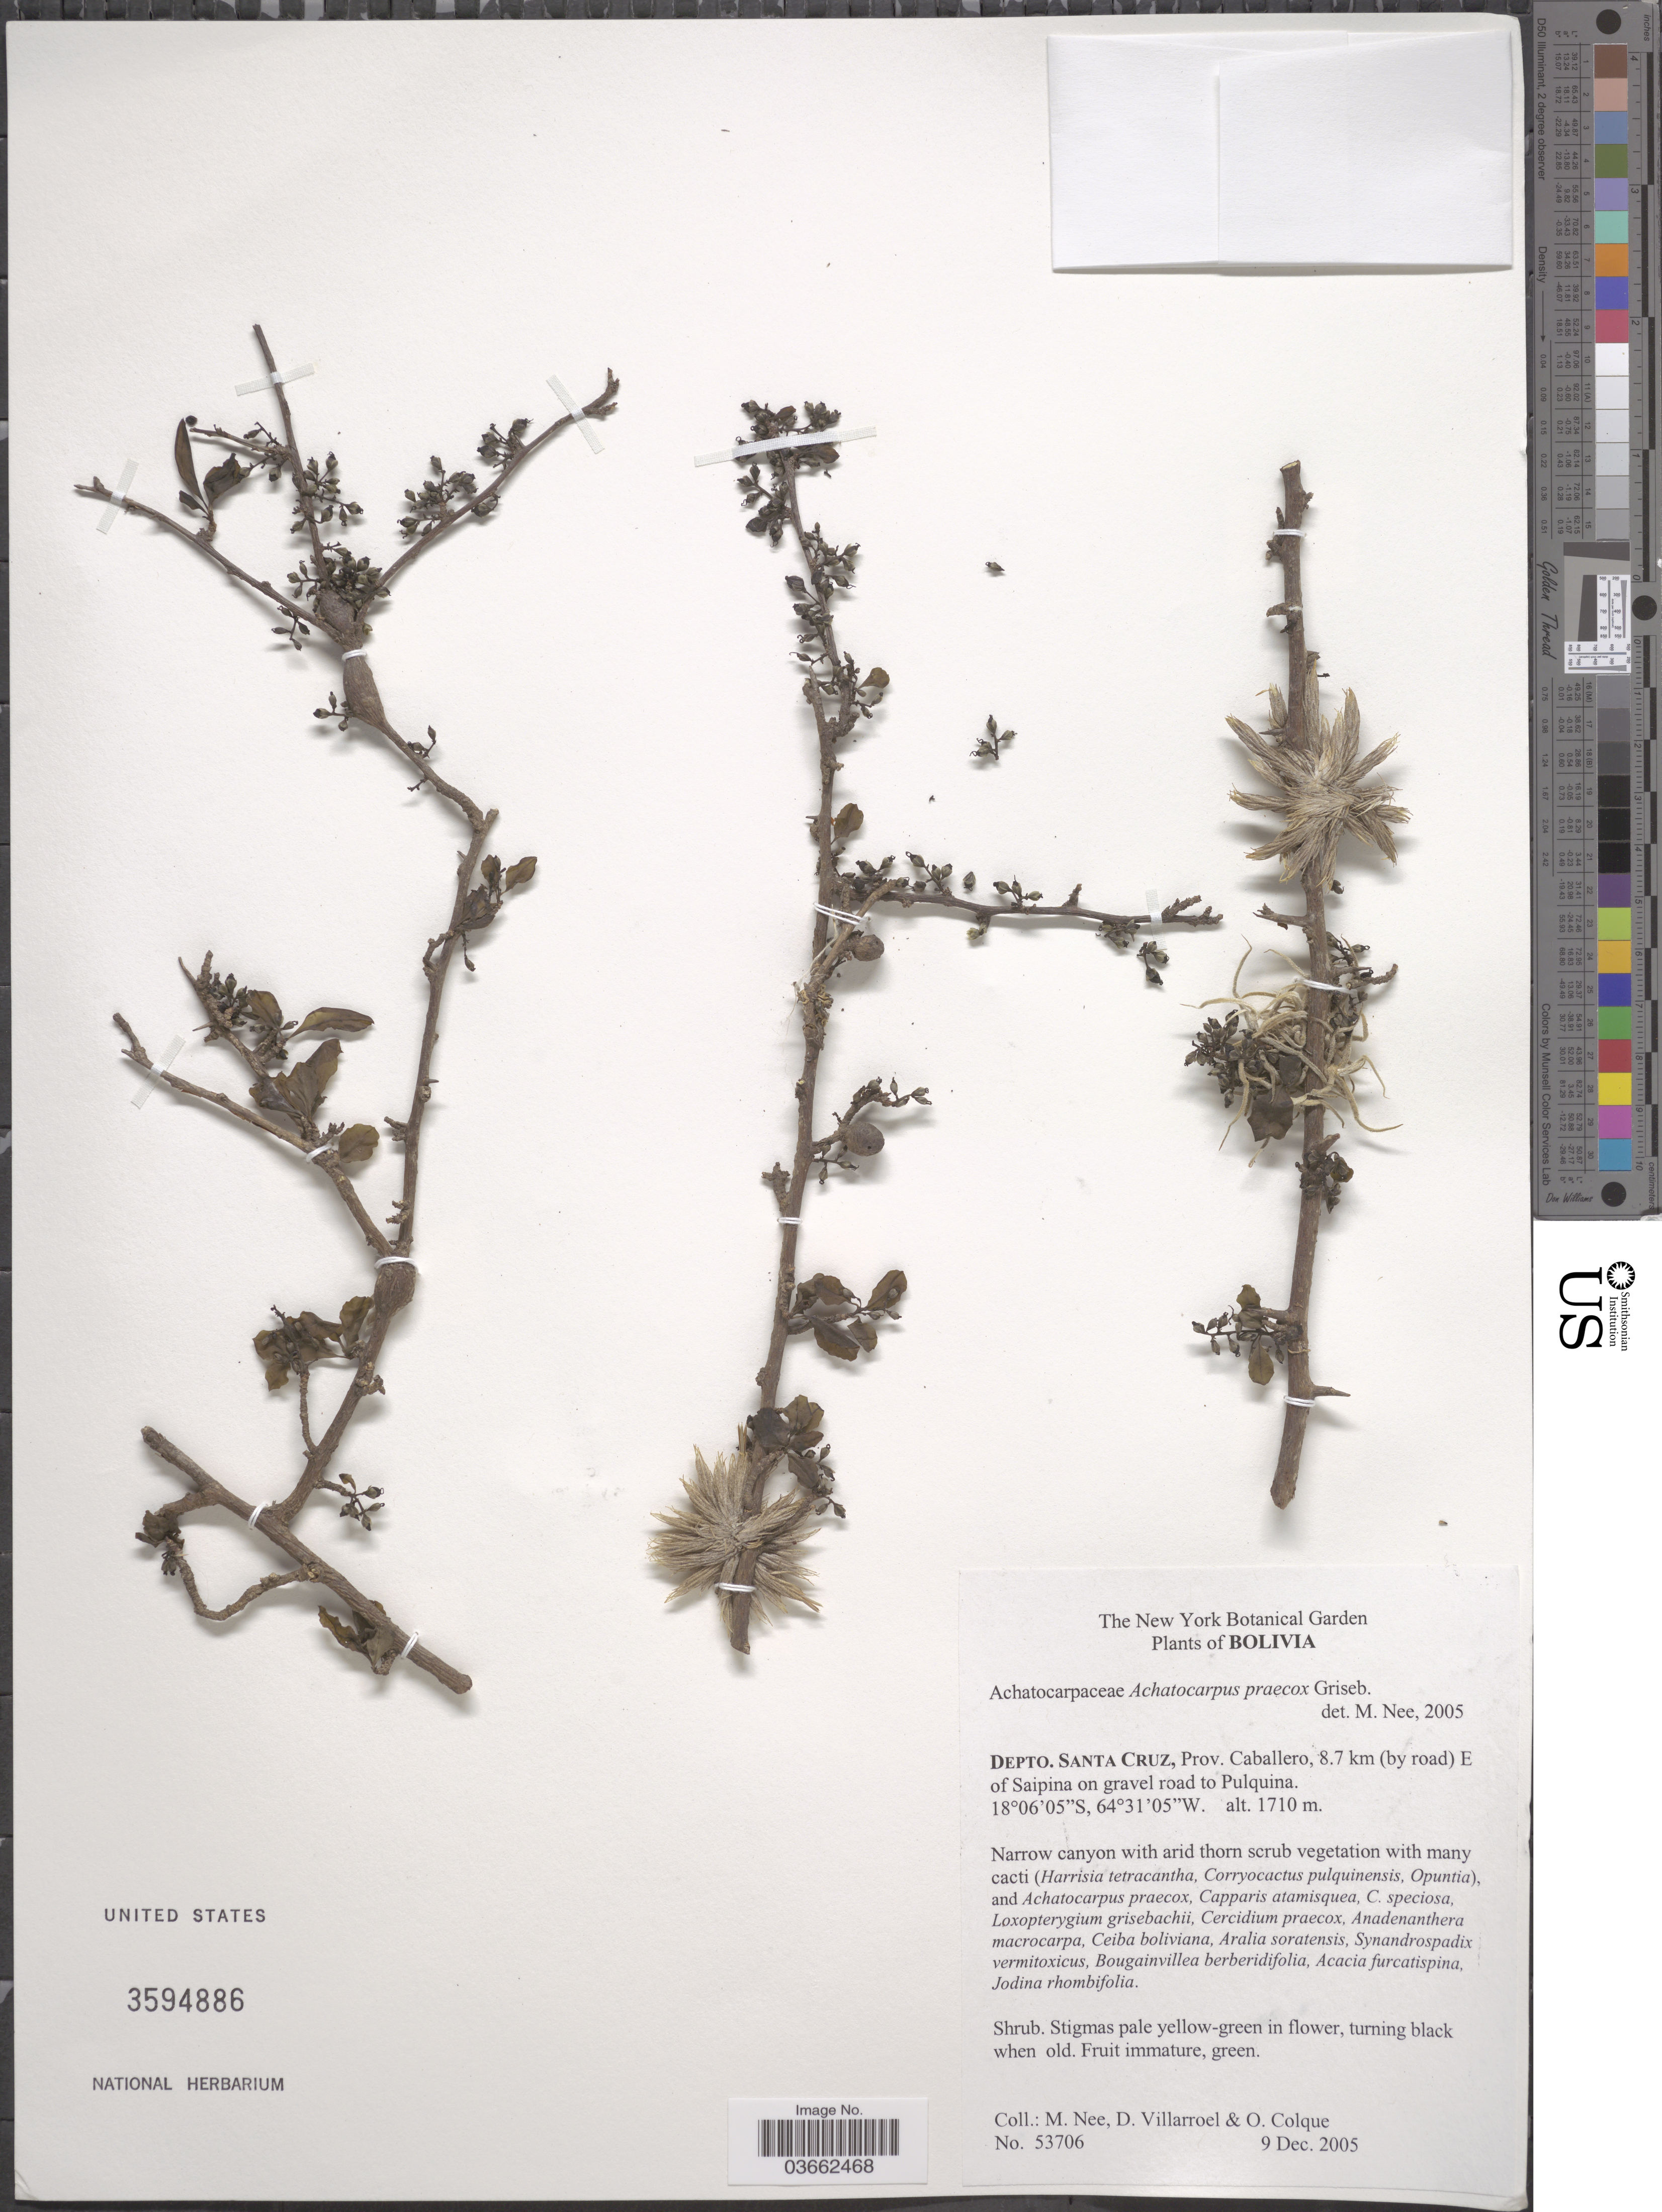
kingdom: Plantae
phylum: Tracheophyta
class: Magnoliopsida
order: Caryophyllales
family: Achatocarpaceae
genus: Achatocarpus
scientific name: Achatocarpus praecox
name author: Griseb.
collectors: M. Nee, D. Villarroel & O. Colque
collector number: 53706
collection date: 2005-12-09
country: Bolivia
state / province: Santa Cruz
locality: Depto. Santa Cruz, Prov. Caballero, 8.7 km (by road) E of Saipina on gravel road to Pulquina.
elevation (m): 1710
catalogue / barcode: US 3594886